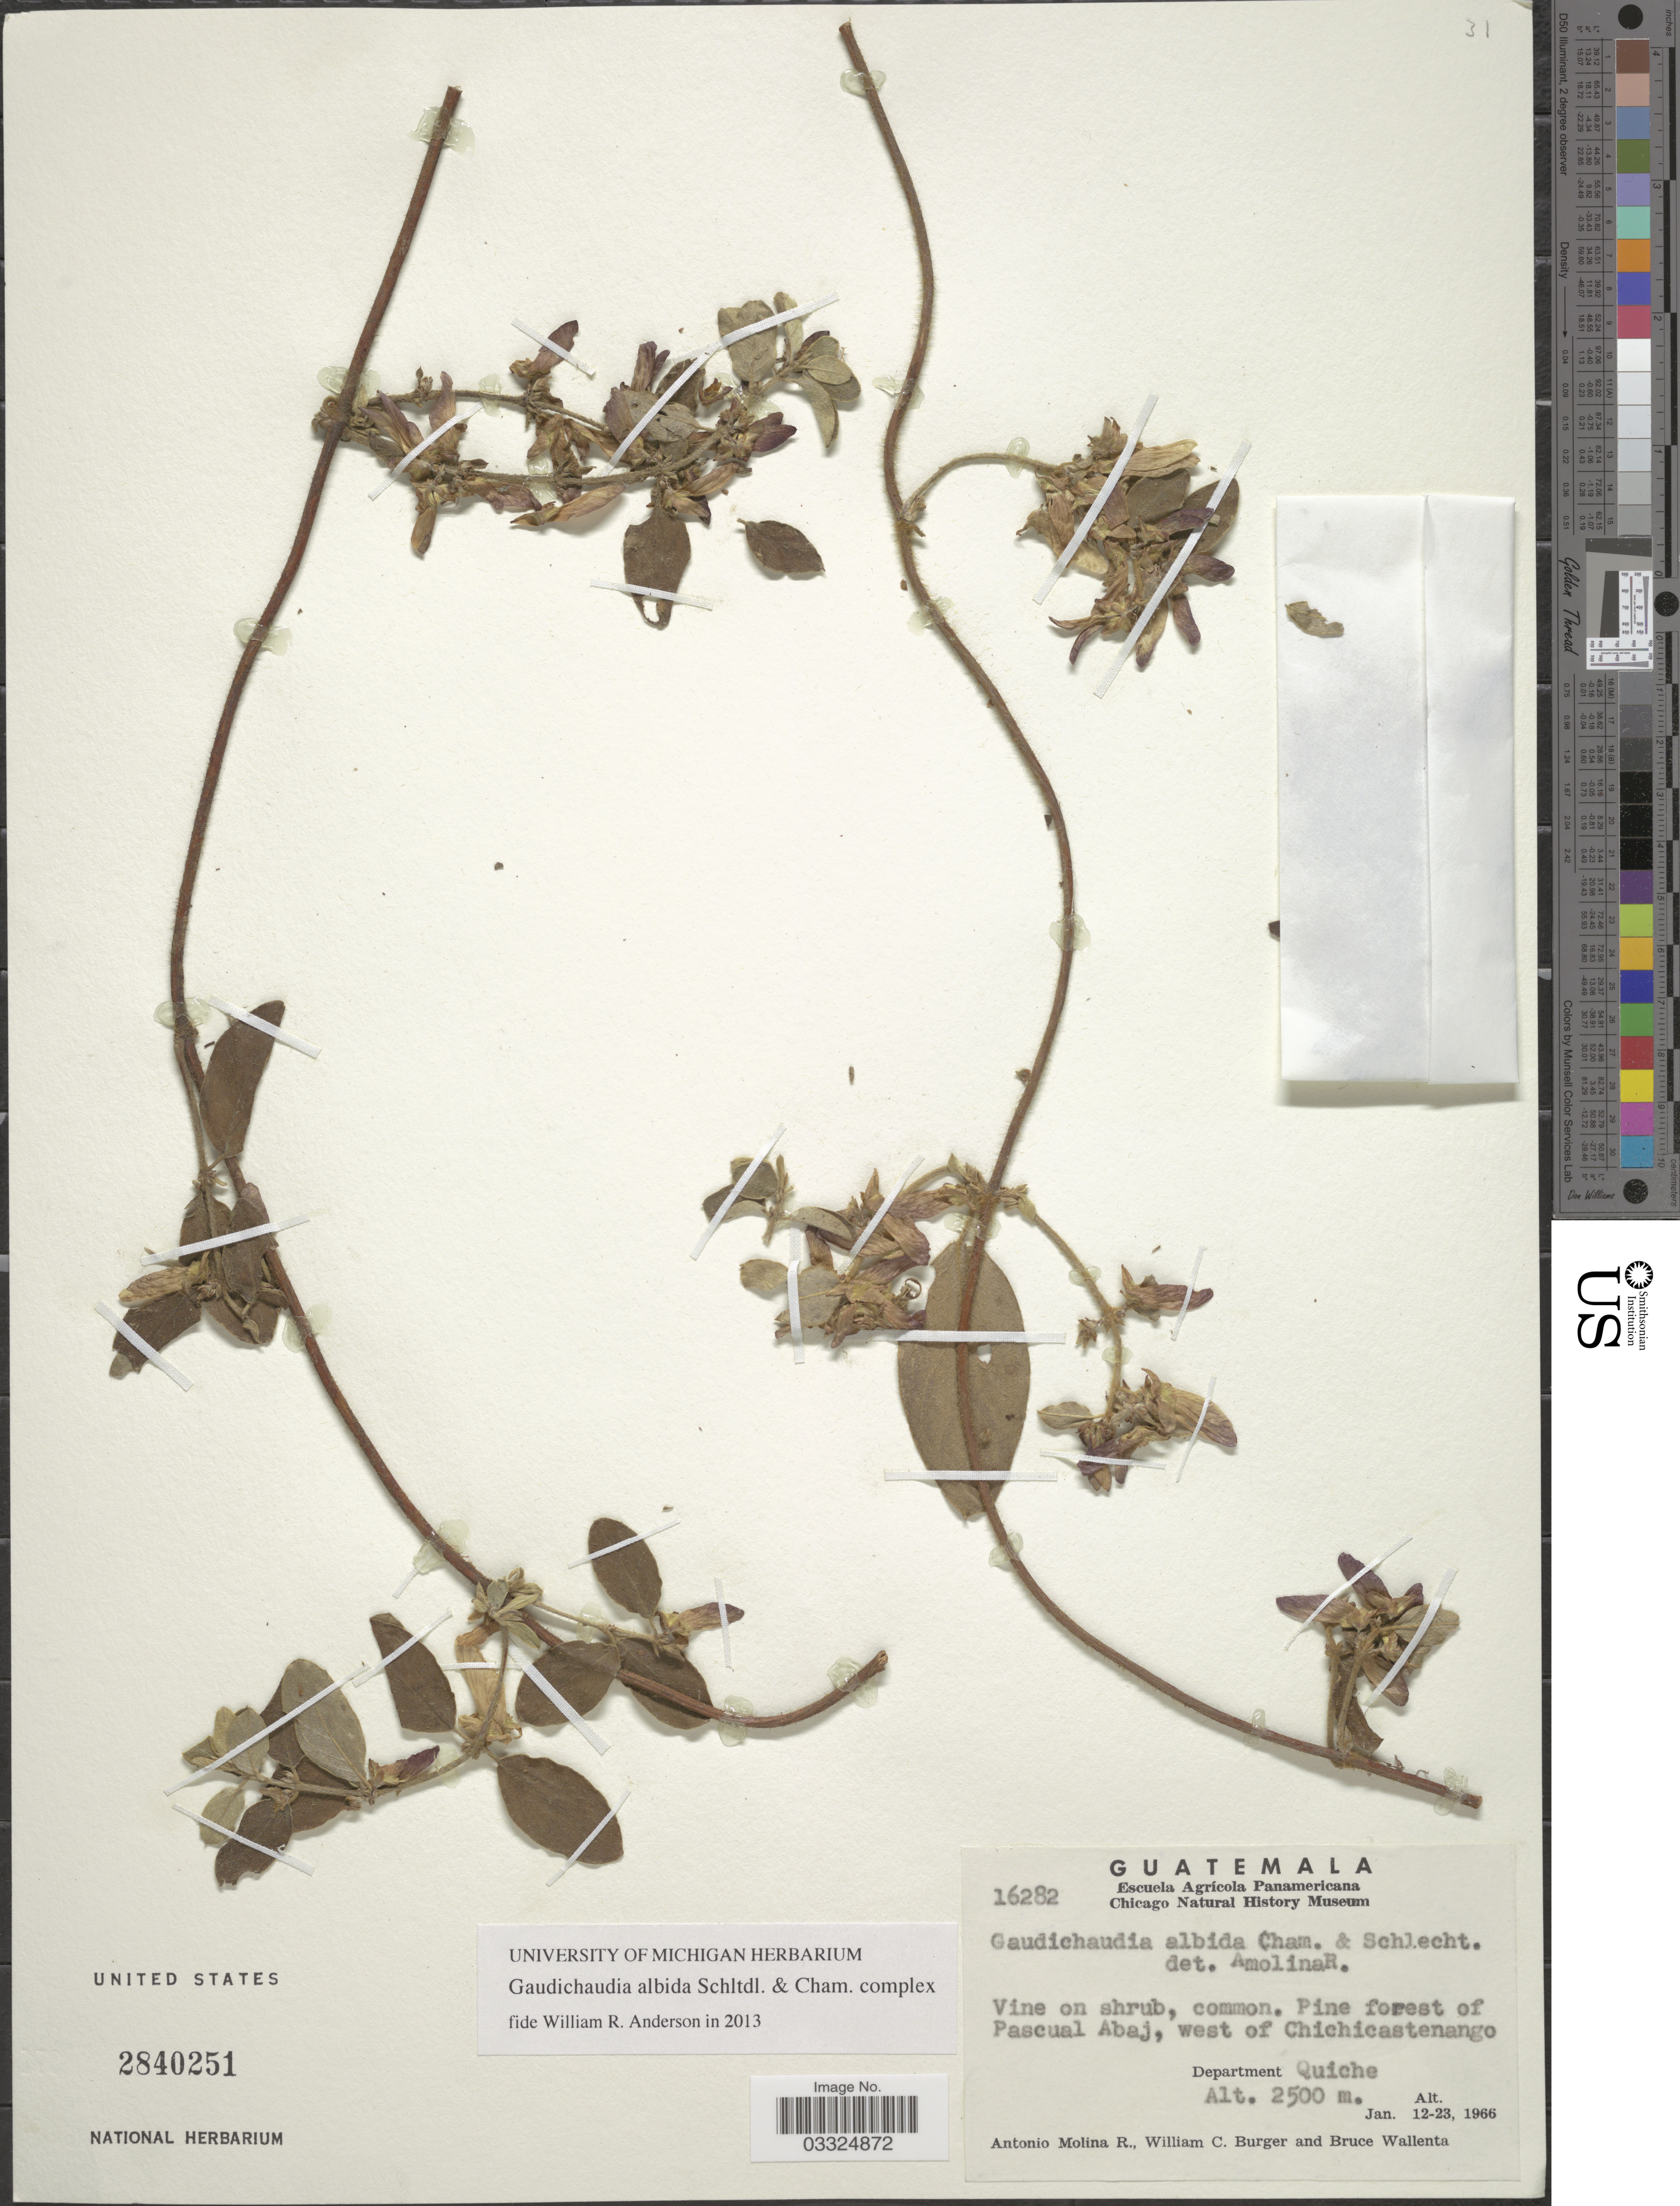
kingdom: Plantae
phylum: Tracheophyta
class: Magnoliopsida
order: Malpighiales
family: Malpighiaceae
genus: Gaudichaudia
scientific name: Gaudichaudia albida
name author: Schltdl. & Cham.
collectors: A. Molina R., W. Burger & B. Wallenta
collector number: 16282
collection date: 1966-01-12/1966-01-23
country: Guatemala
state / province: El Quiché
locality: Pine forest of Pascual Abaj, west of Chichicastenango. Department Quiche.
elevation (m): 2500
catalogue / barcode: US 2840251